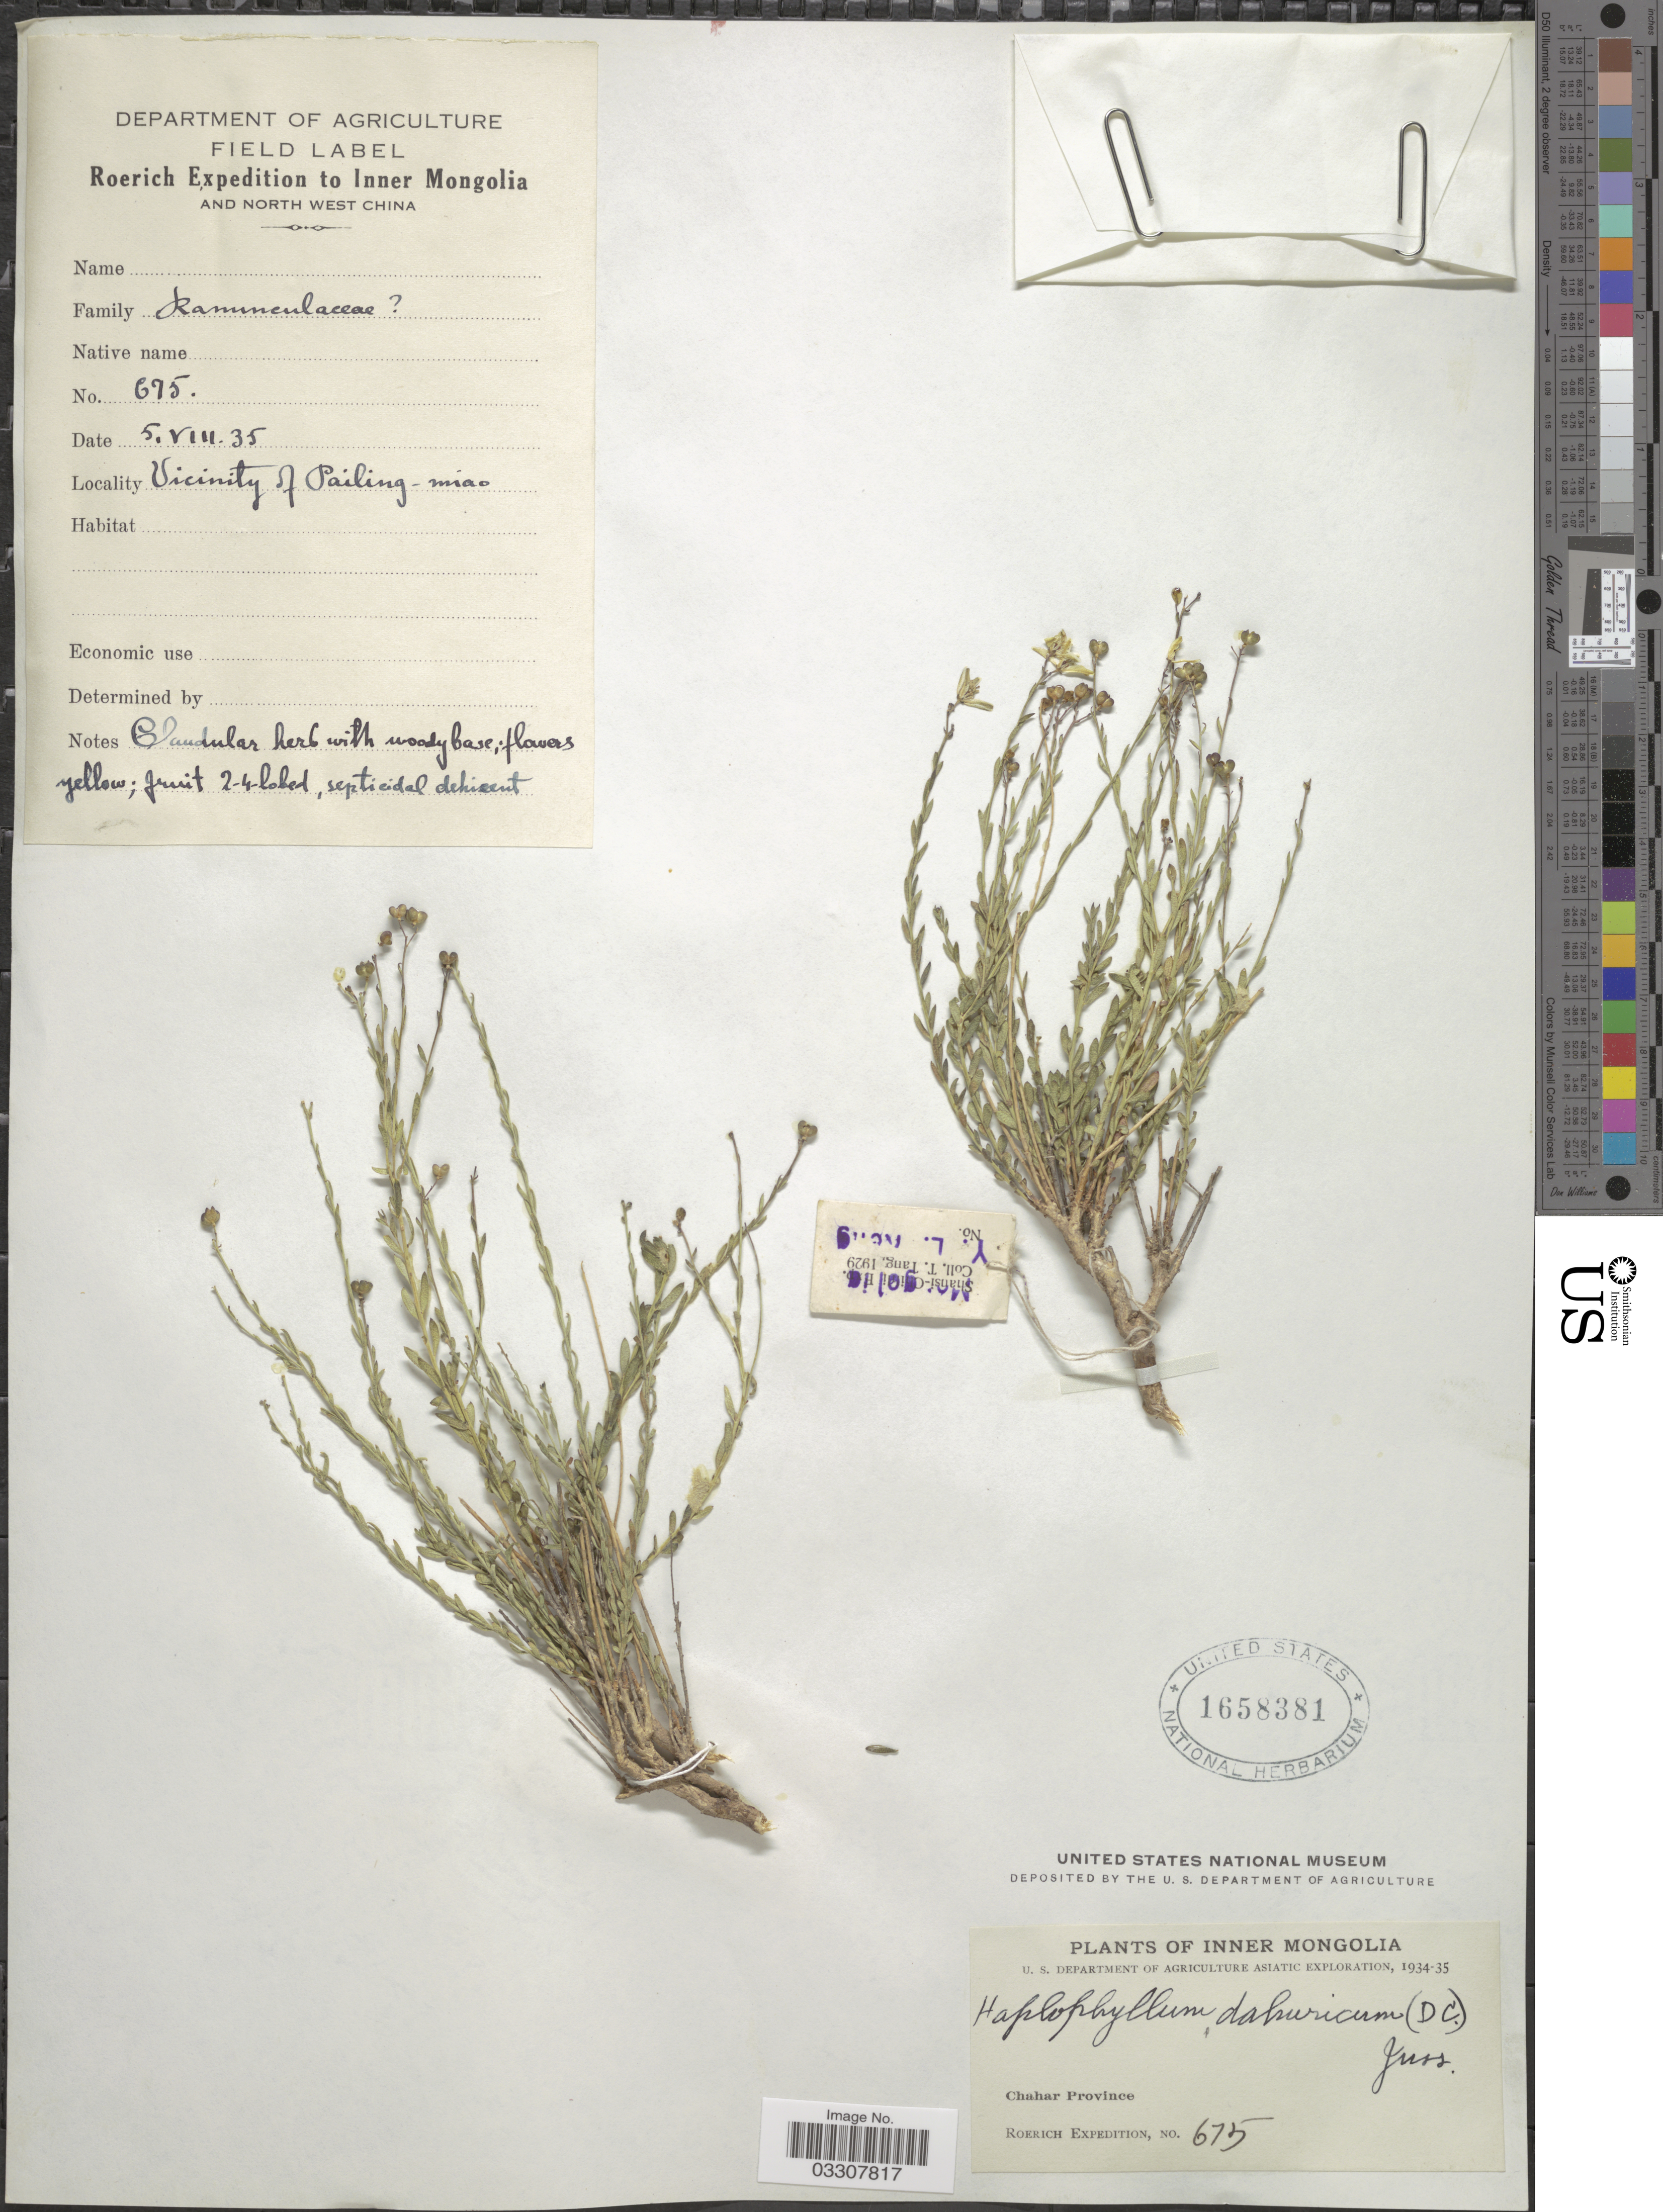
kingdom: Plantae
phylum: Tracheophyta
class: Magnoliopsida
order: Sapindales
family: Rutaceae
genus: Haplophyllum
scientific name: Haplophyllum dauricum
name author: (L.) G. Don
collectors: Roerich Expedition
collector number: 675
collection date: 1935-08-05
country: China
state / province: Nei Monggol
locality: Inner Mongolia. Chahar Province. Vicinity of Pailing-miao.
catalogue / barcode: US 1658381